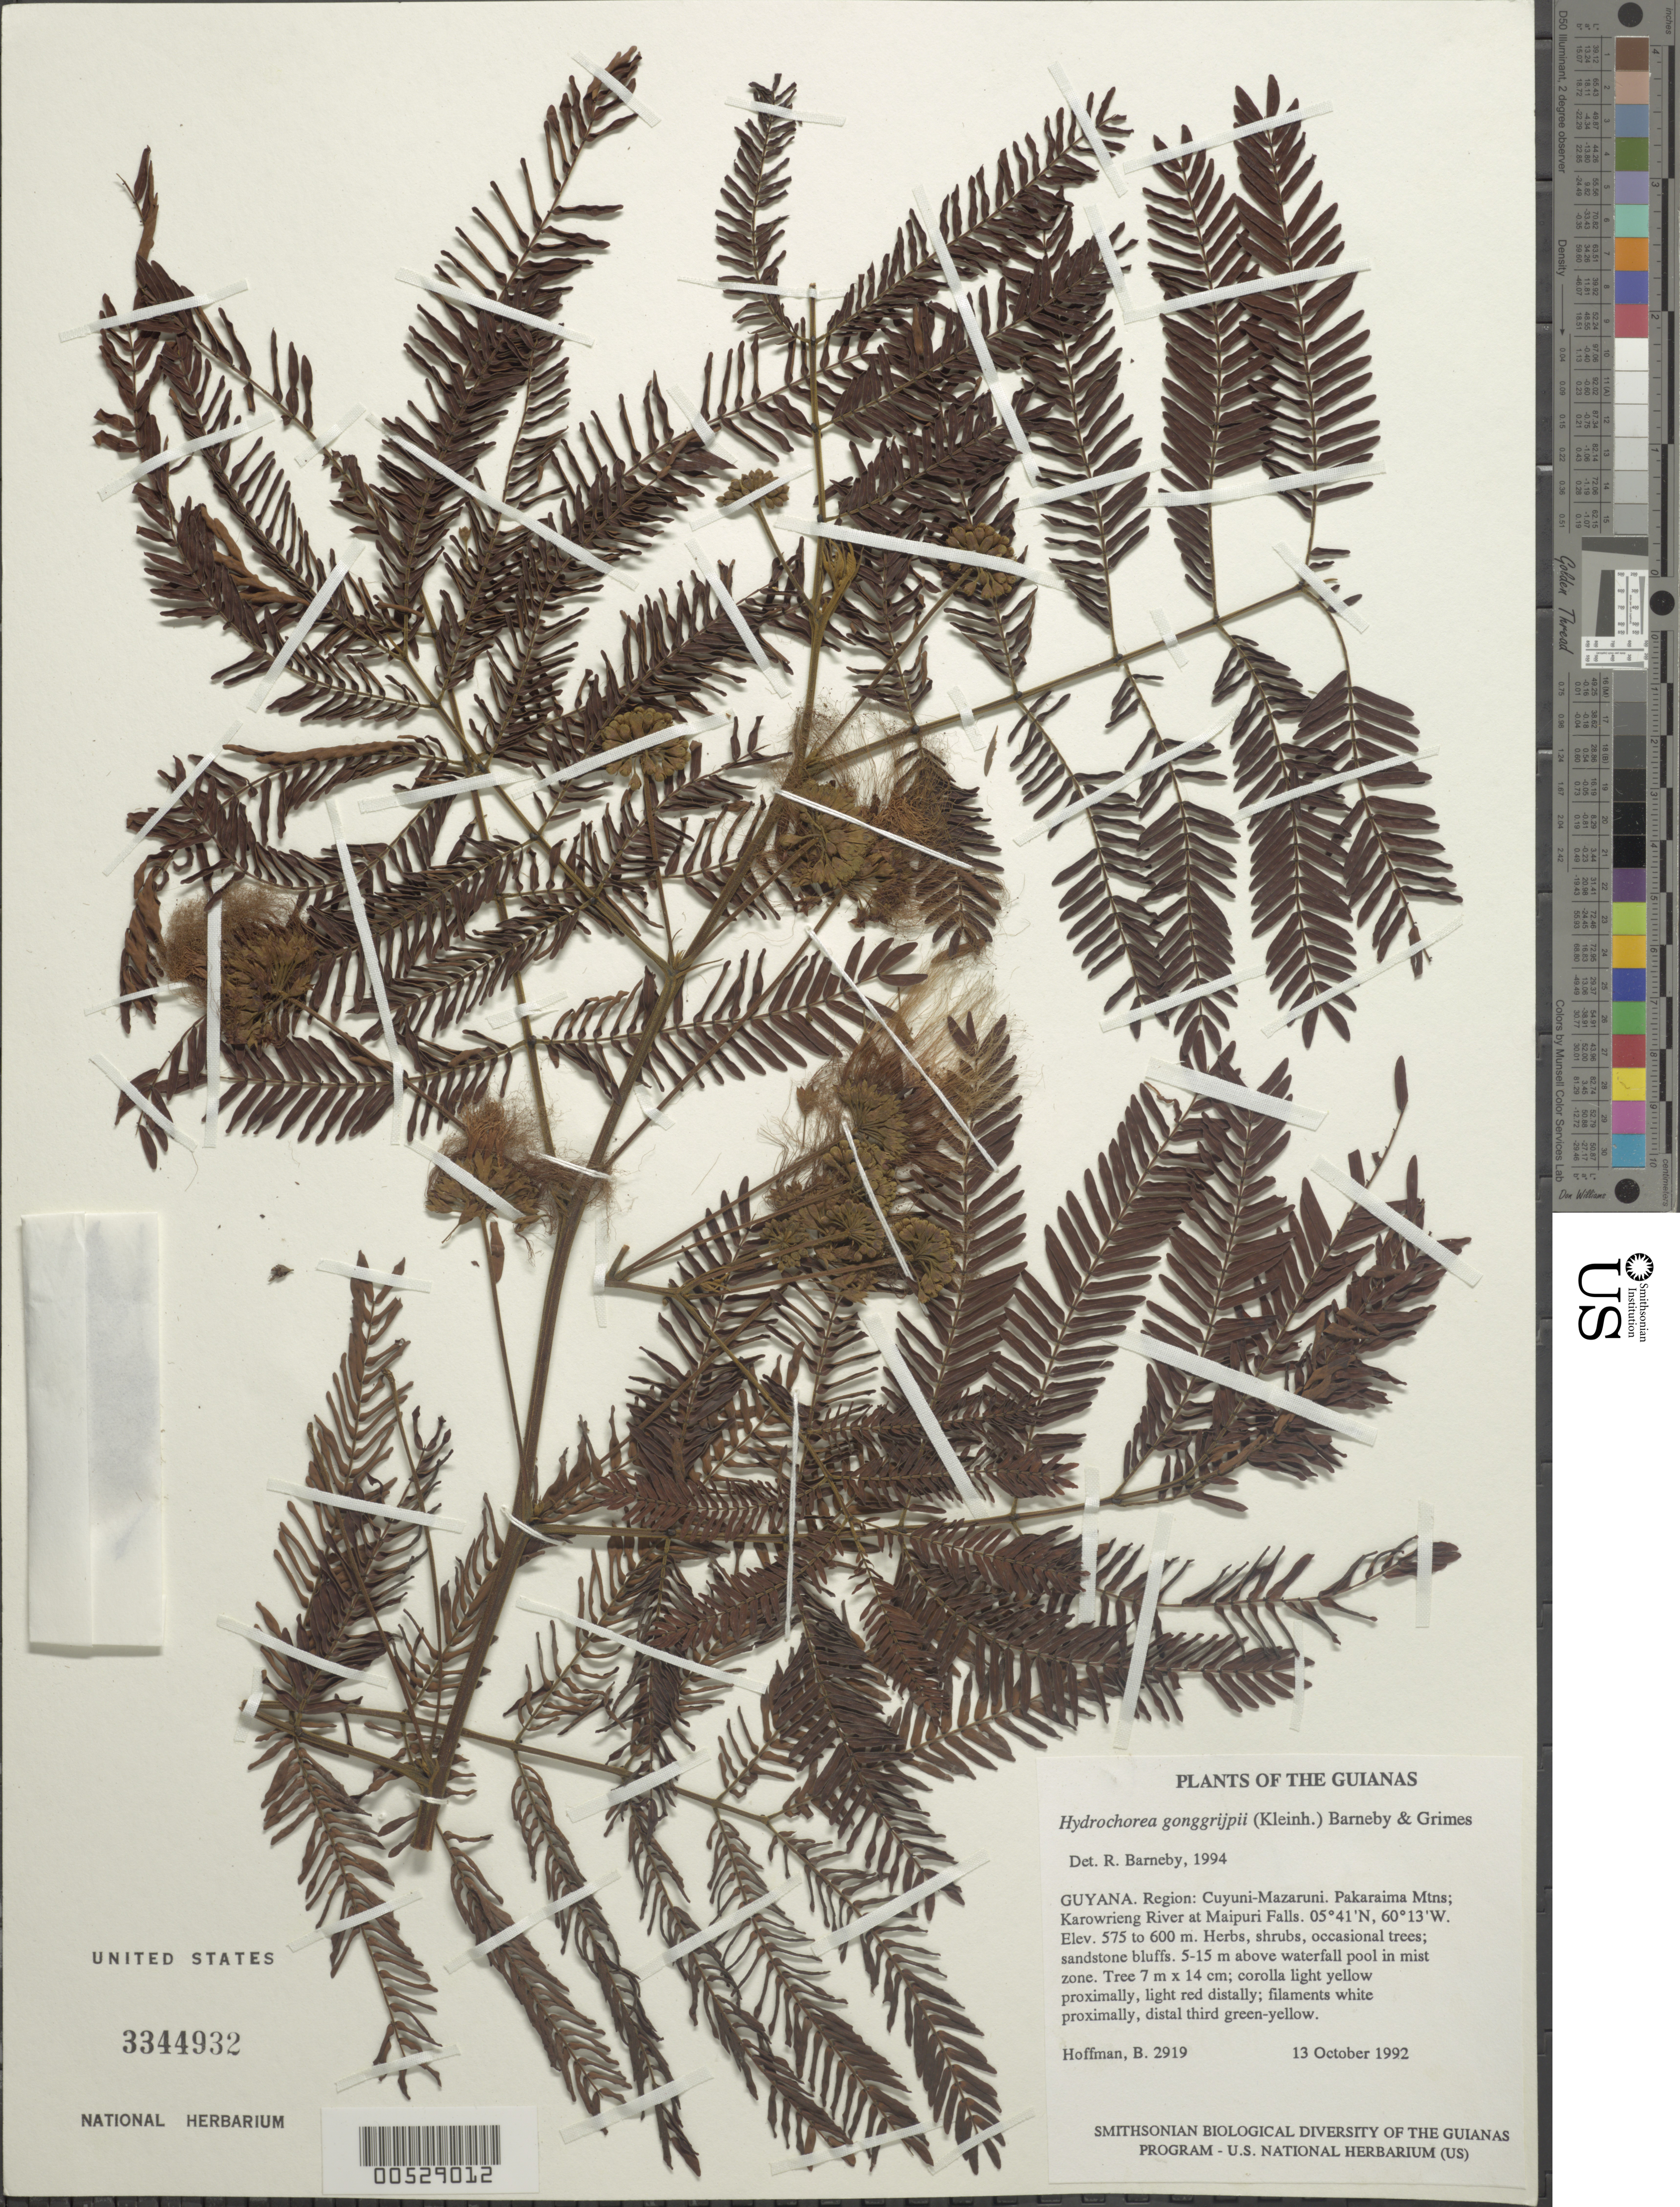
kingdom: Plantae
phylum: Tracheophyta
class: Magnoliopsida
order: Fabales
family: Fabaceae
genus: Hydrochorea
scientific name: Hydrochorea gonggrijpii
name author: (Kleinhoonte) Barneby & J.W. Grimes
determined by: Barneby, Rupert C., (NY)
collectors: B. Hoffman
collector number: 2919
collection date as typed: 13 October 1992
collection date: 1992-10-13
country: Guyana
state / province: Cuyuni-Mazaruni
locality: Pakaraima Mountains; Karowrieng River at Maipuri Falls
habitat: Herbs, shrubs, occasional trees; sandstone bluffs. 5-15 m above waterfall pool in mist zone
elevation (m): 575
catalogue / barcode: US 3344932